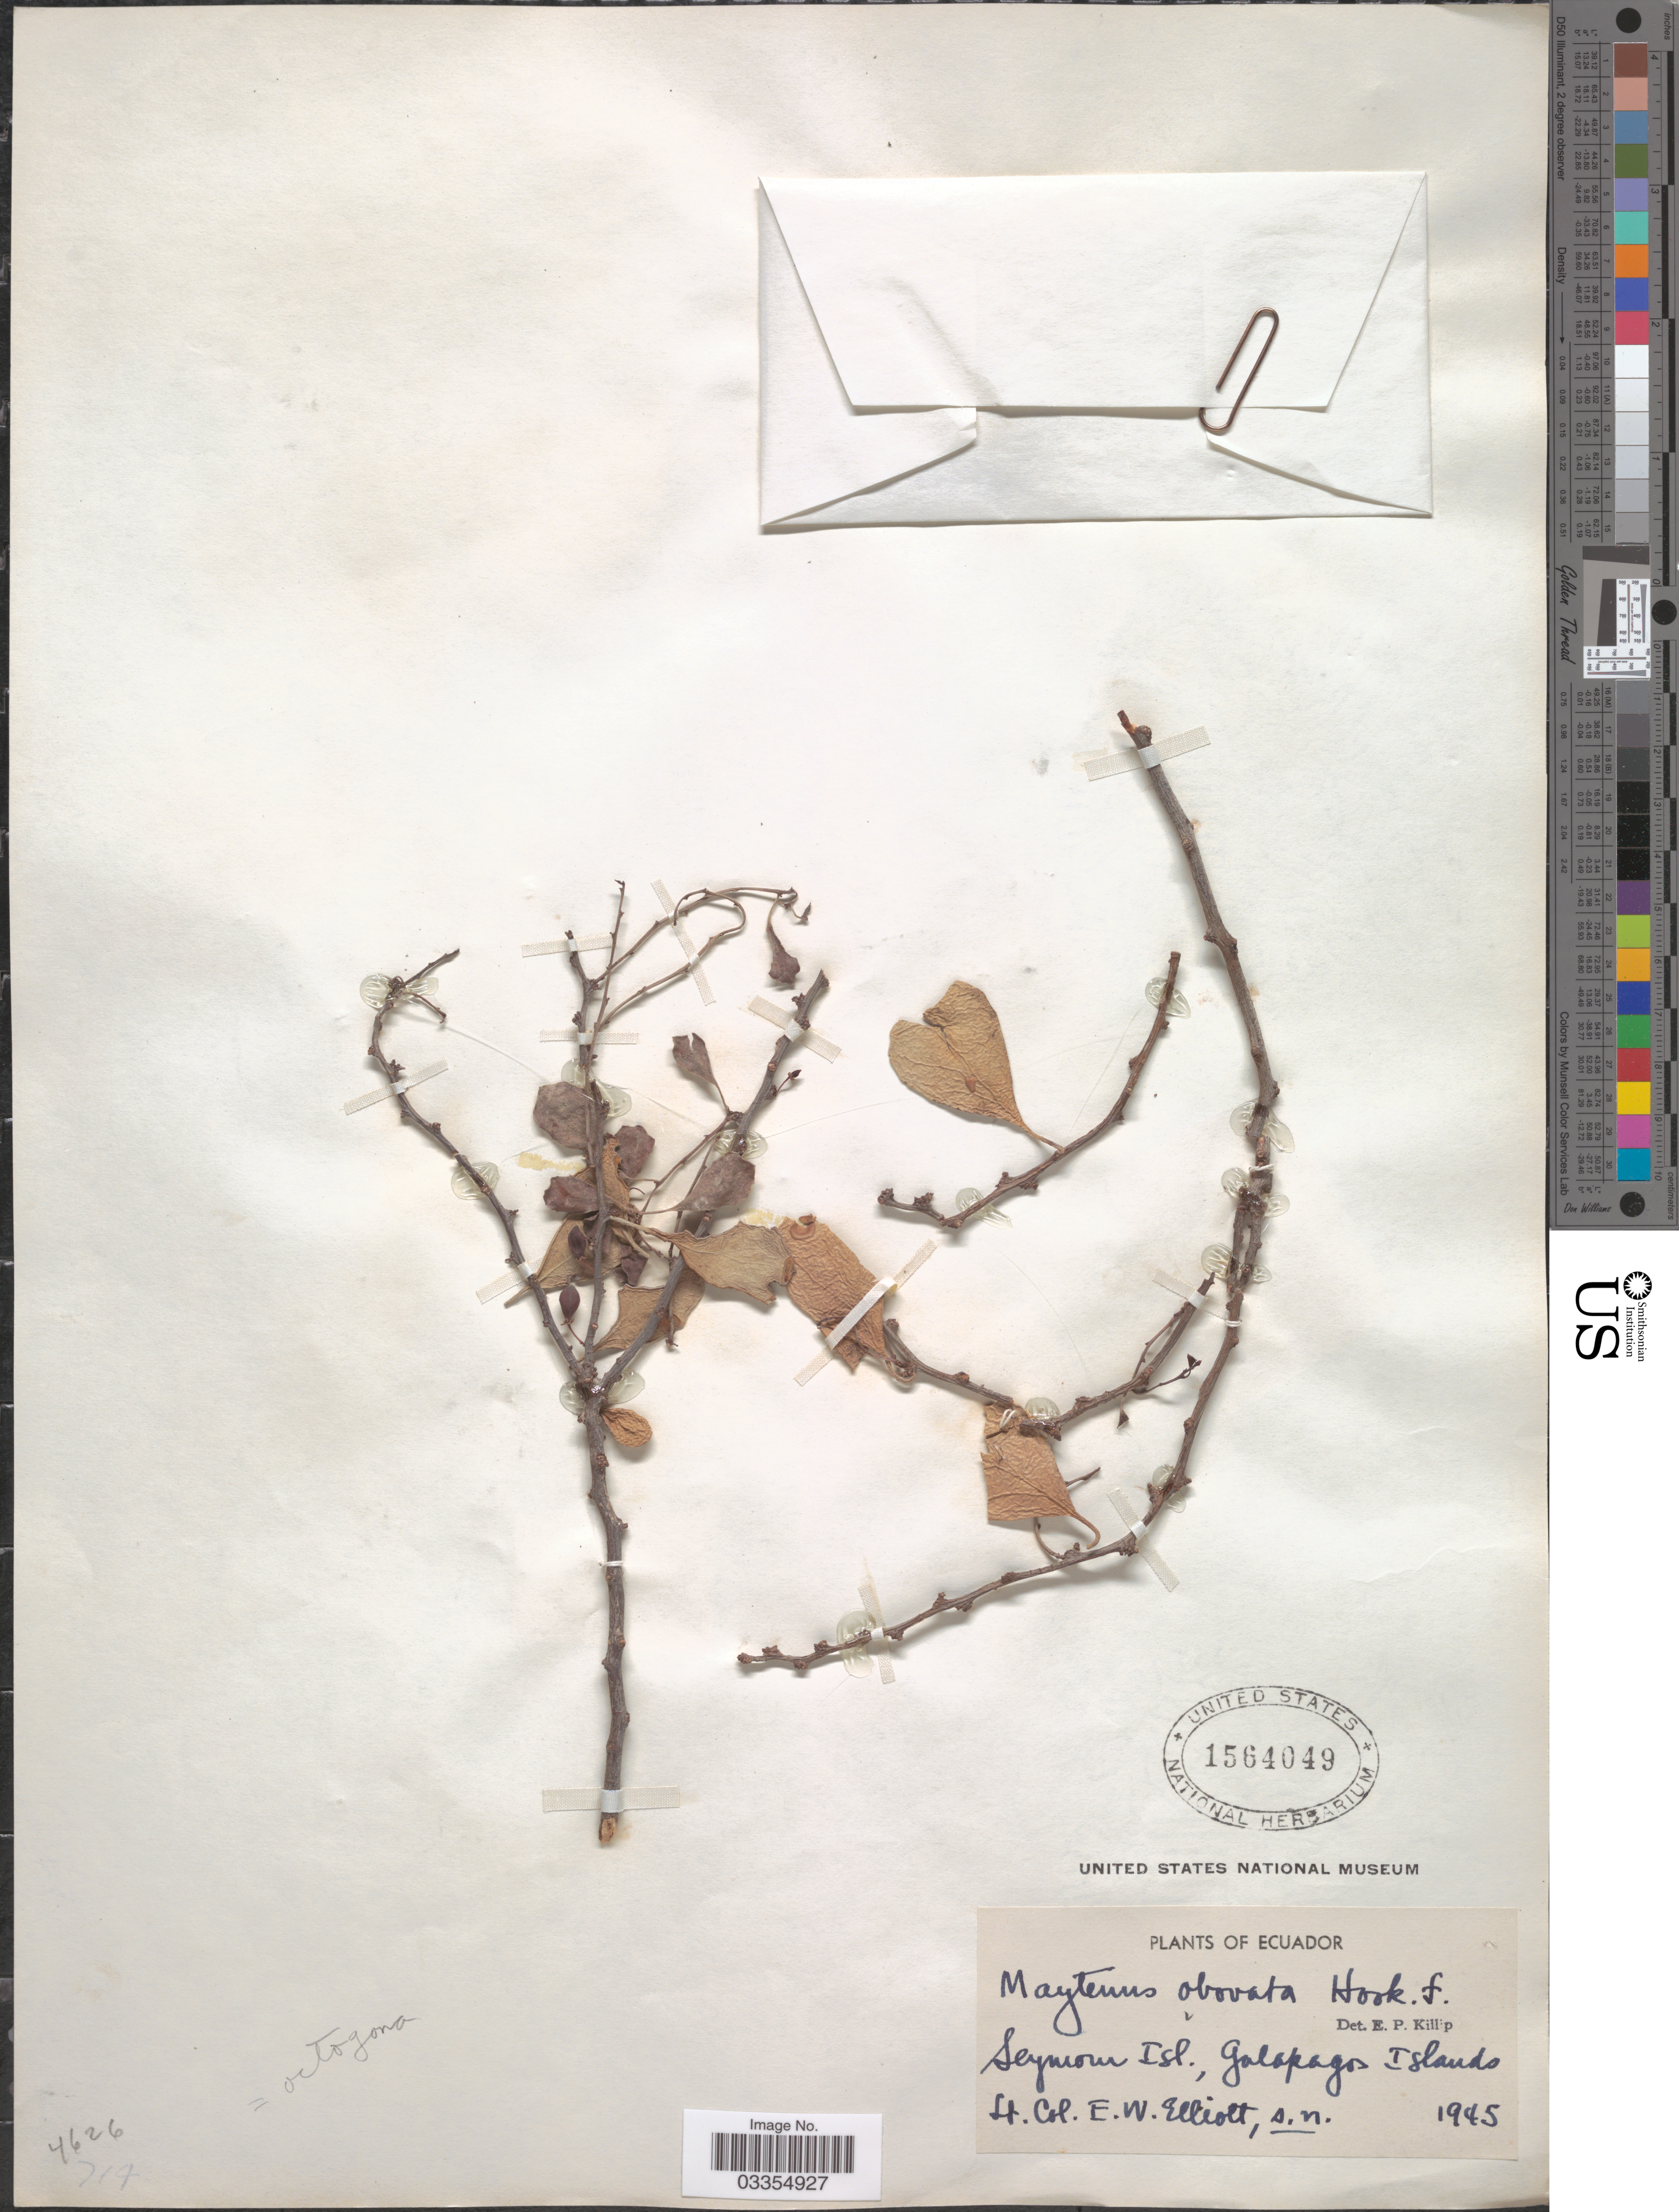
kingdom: Plantae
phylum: Tracheophyta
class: Magnoliopsida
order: Celastrales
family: Celastraceae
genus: Tricerma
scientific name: Tricerma orbiculare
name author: (Humb. & Bonpl. ex Schult.) Lundell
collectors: E. Elliott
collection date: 1945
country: Ecuador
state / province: Colón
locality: Seymour Isl., Galapagos Islands.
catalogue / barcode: US 1564049